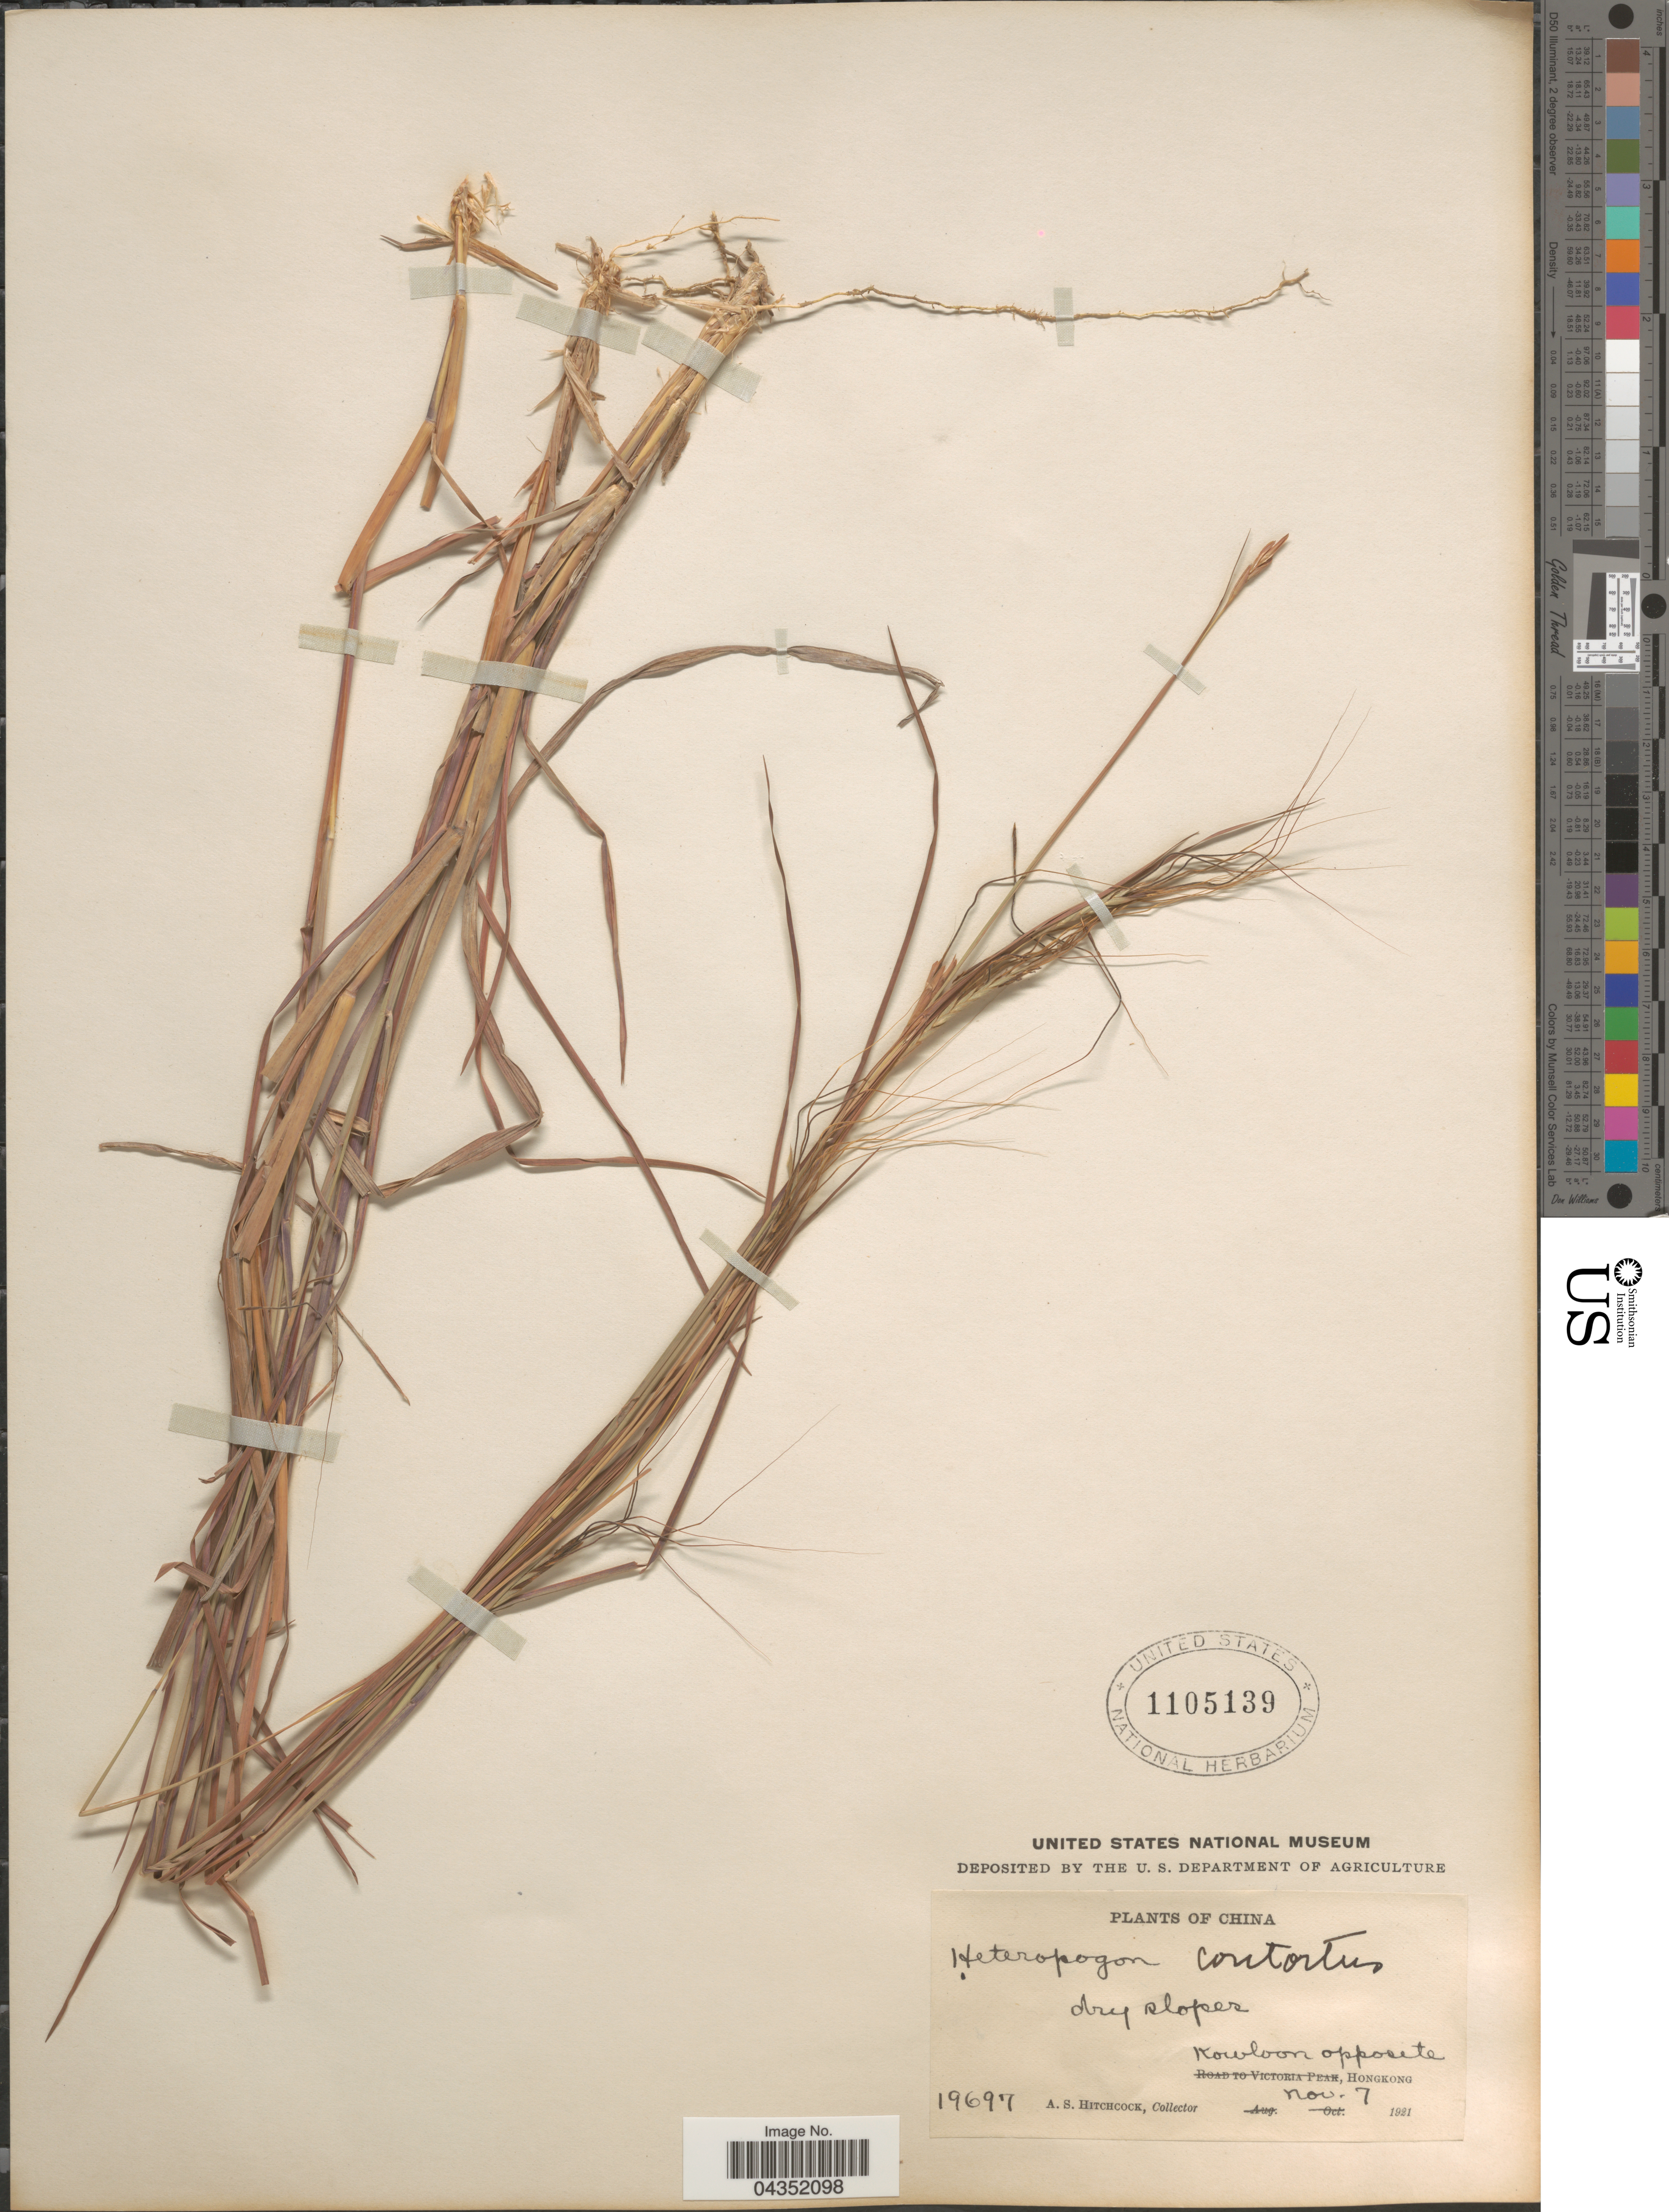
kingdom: Plantae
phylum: Tracheophyta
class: Liliopsida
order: Poales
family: Poaceae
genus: Heteropogon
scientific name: Heteropogon contortus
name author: (L.) P. Beauv. ex Roem. & Schult.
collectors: A. S. Hitchcock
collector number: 19697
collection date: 1921-11-07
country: China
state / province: Hong Kong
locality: Kowloon opposite, Hongkong.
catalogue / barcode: US 1105139